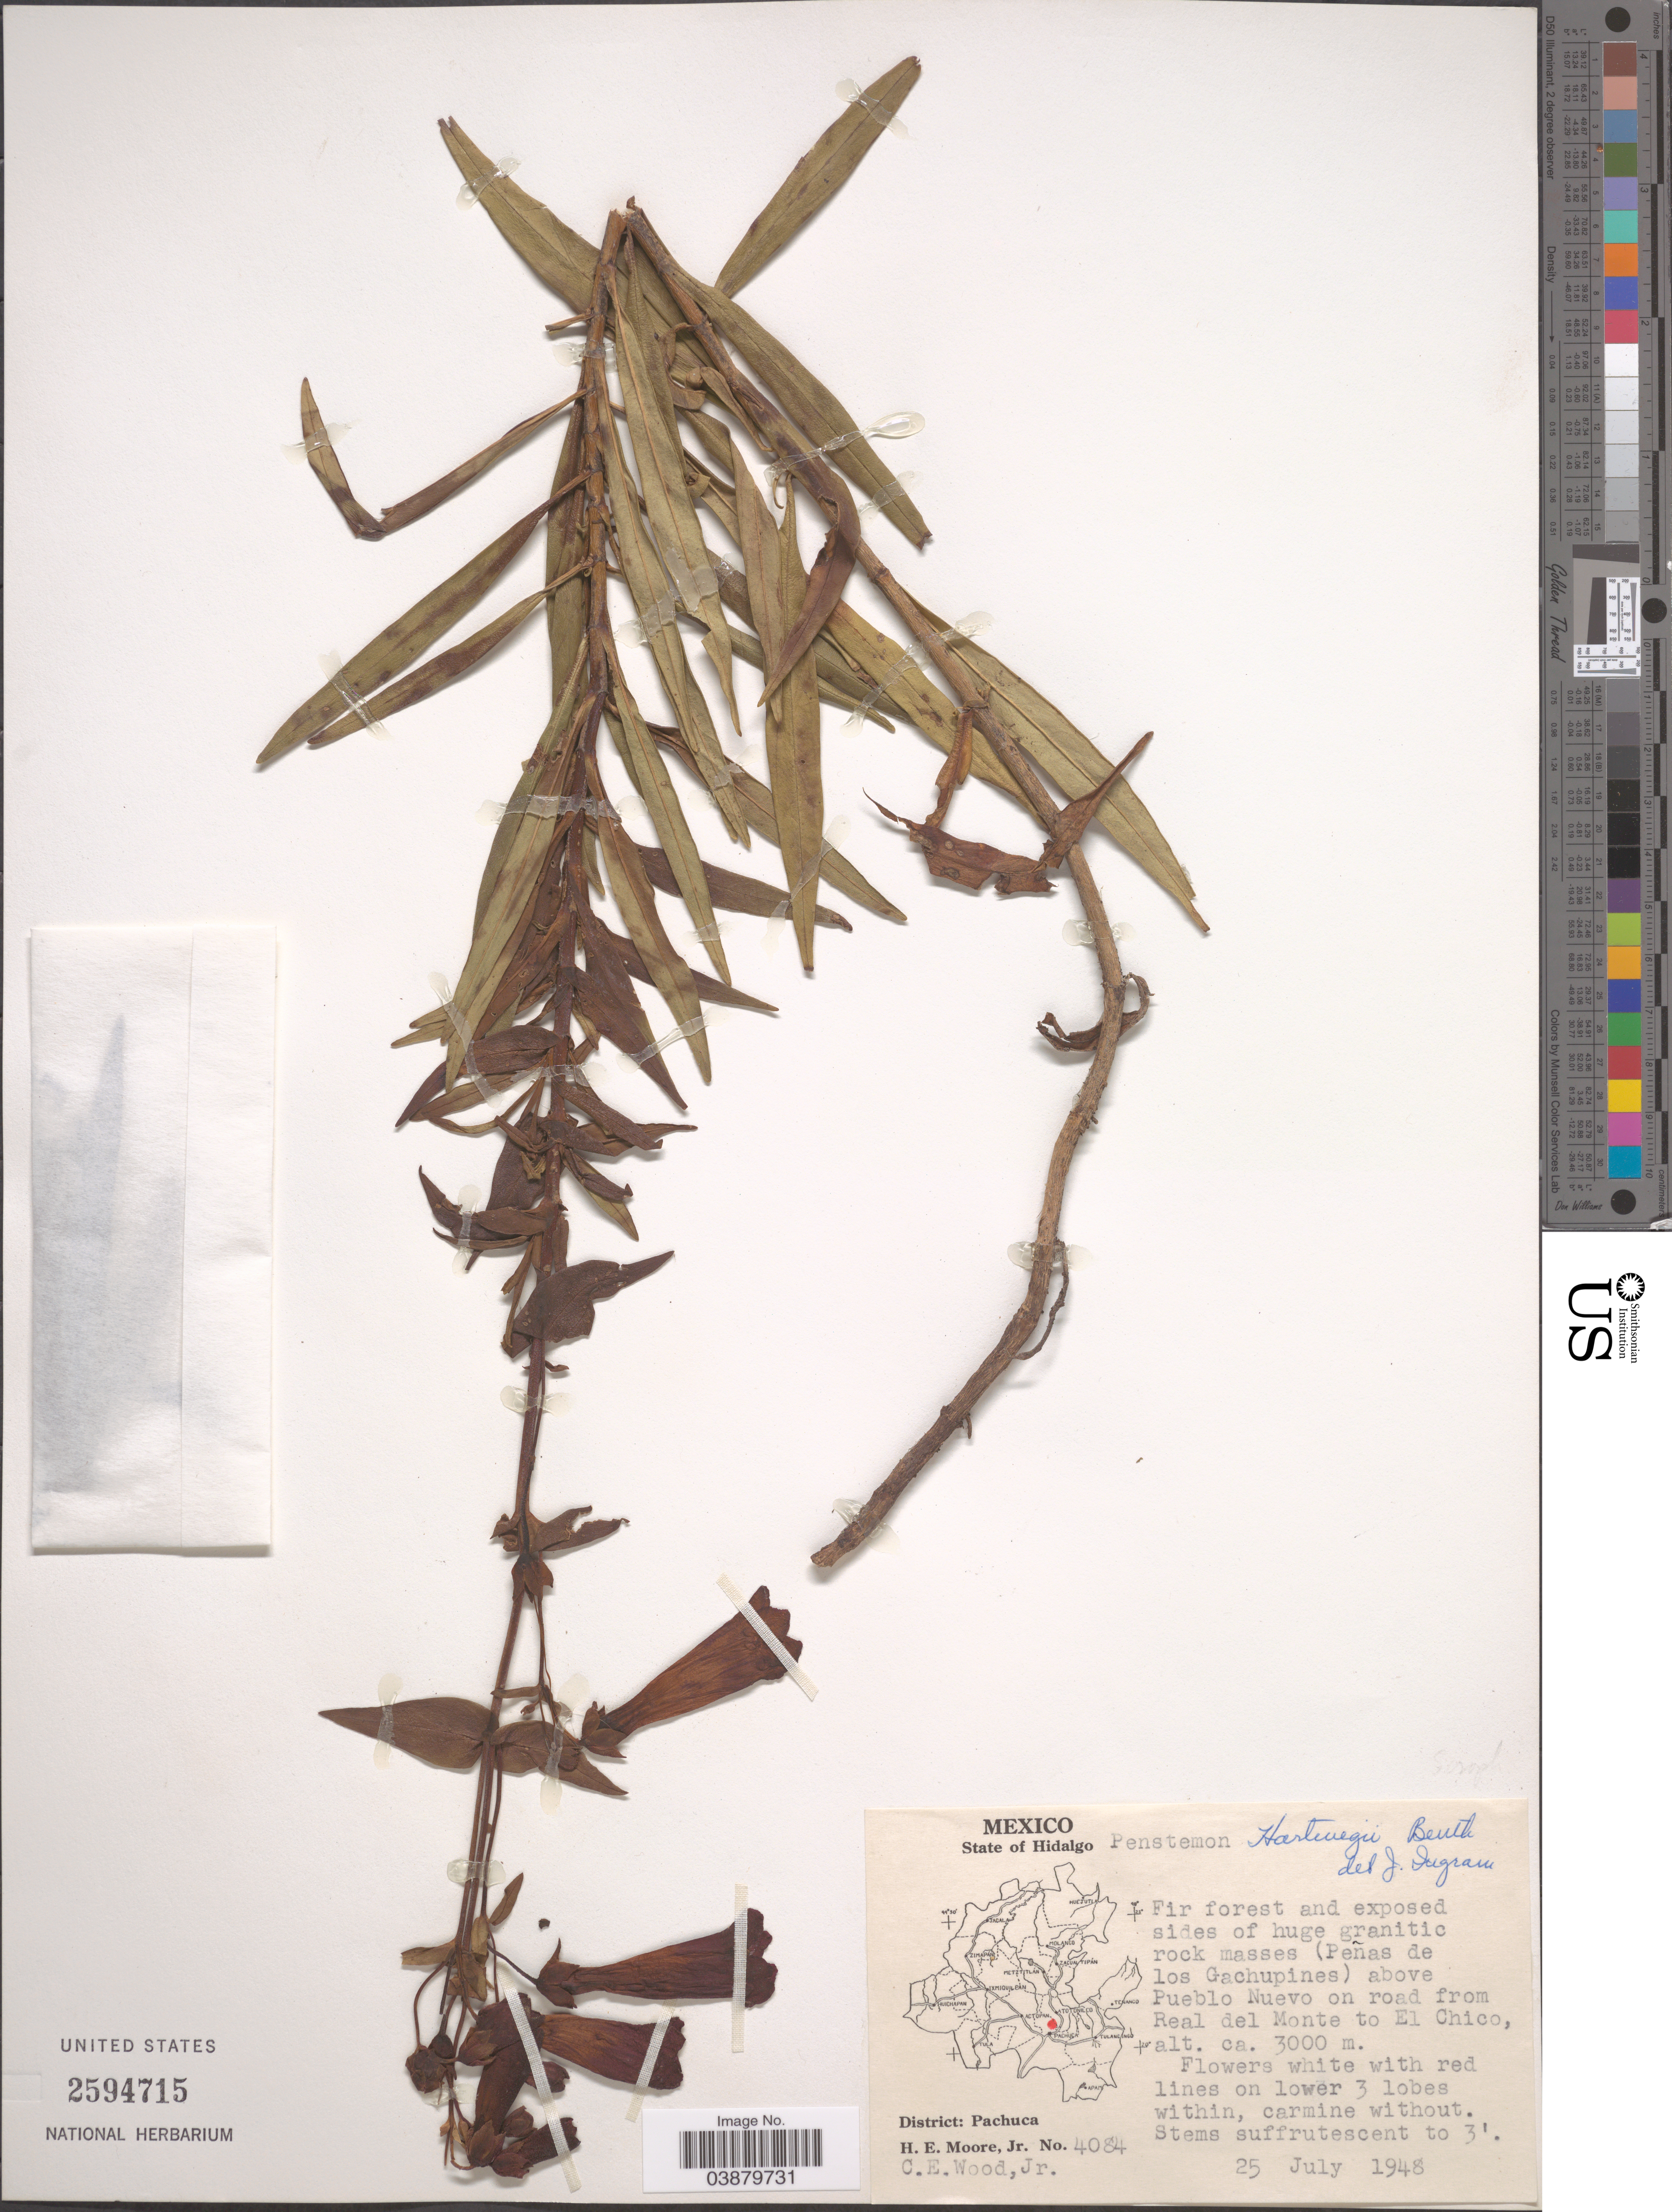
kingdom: Plantae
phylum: Tracheophyta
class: Magnoliopsida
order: Lamiales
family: Plantaginaceae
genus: Penstemon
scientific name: Penstemon hartwegi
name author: Benth.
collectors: H. Moore & C. Wood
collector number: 4084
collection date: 1948-07-25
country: Mexico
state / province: Hidalgo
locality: Fir forest and exposed sides of huge granitic rock masses (Peñas de los Gachupines) above Pueblo Nuevo on road from Real del Monte to El Chico. District: Pachuca.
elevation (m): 3000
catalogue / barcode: US 2594715